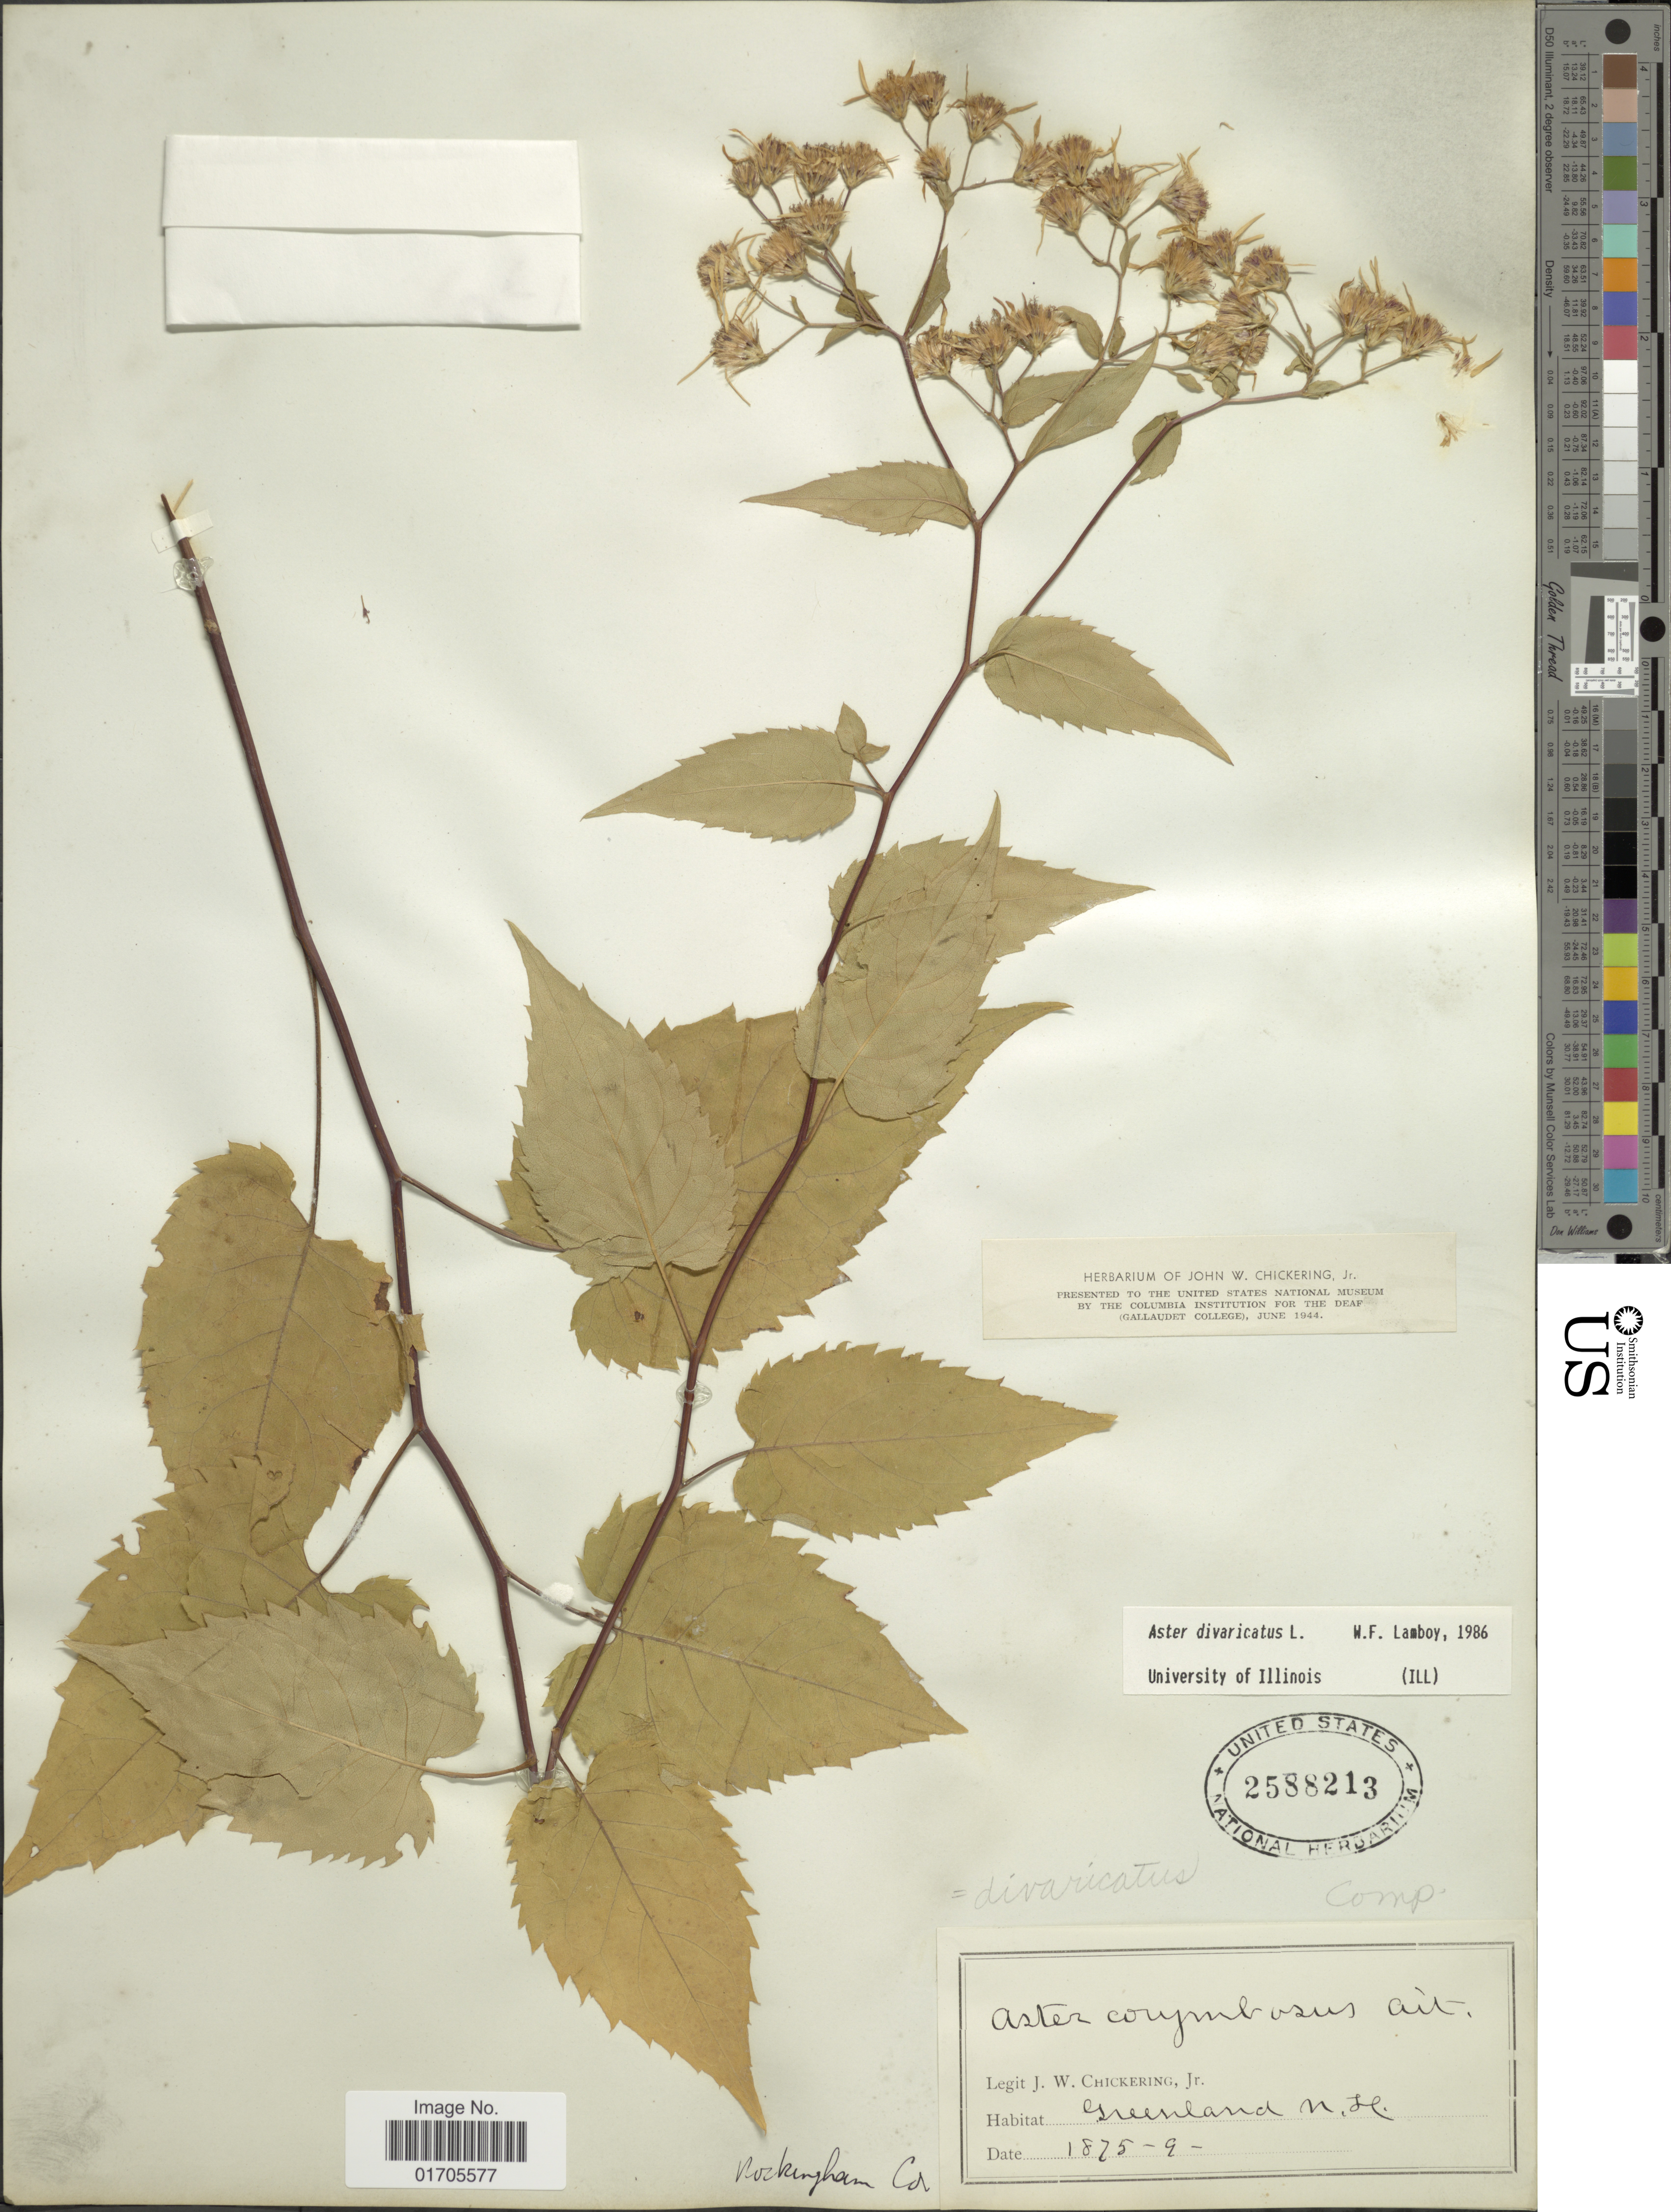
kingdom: Plantae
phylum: Tracheophyta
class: Magnoliopsida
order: Asterales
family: Asteraceae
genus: Eurybia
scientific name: Eurybia divaricata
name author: (L.) G.L. Nesom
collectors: J. W. Chickering Jr.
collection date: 1875/1879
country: United States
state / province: New Hampshire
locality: Greenland, N.H. Rockingham Co.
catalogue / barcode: US 2588213